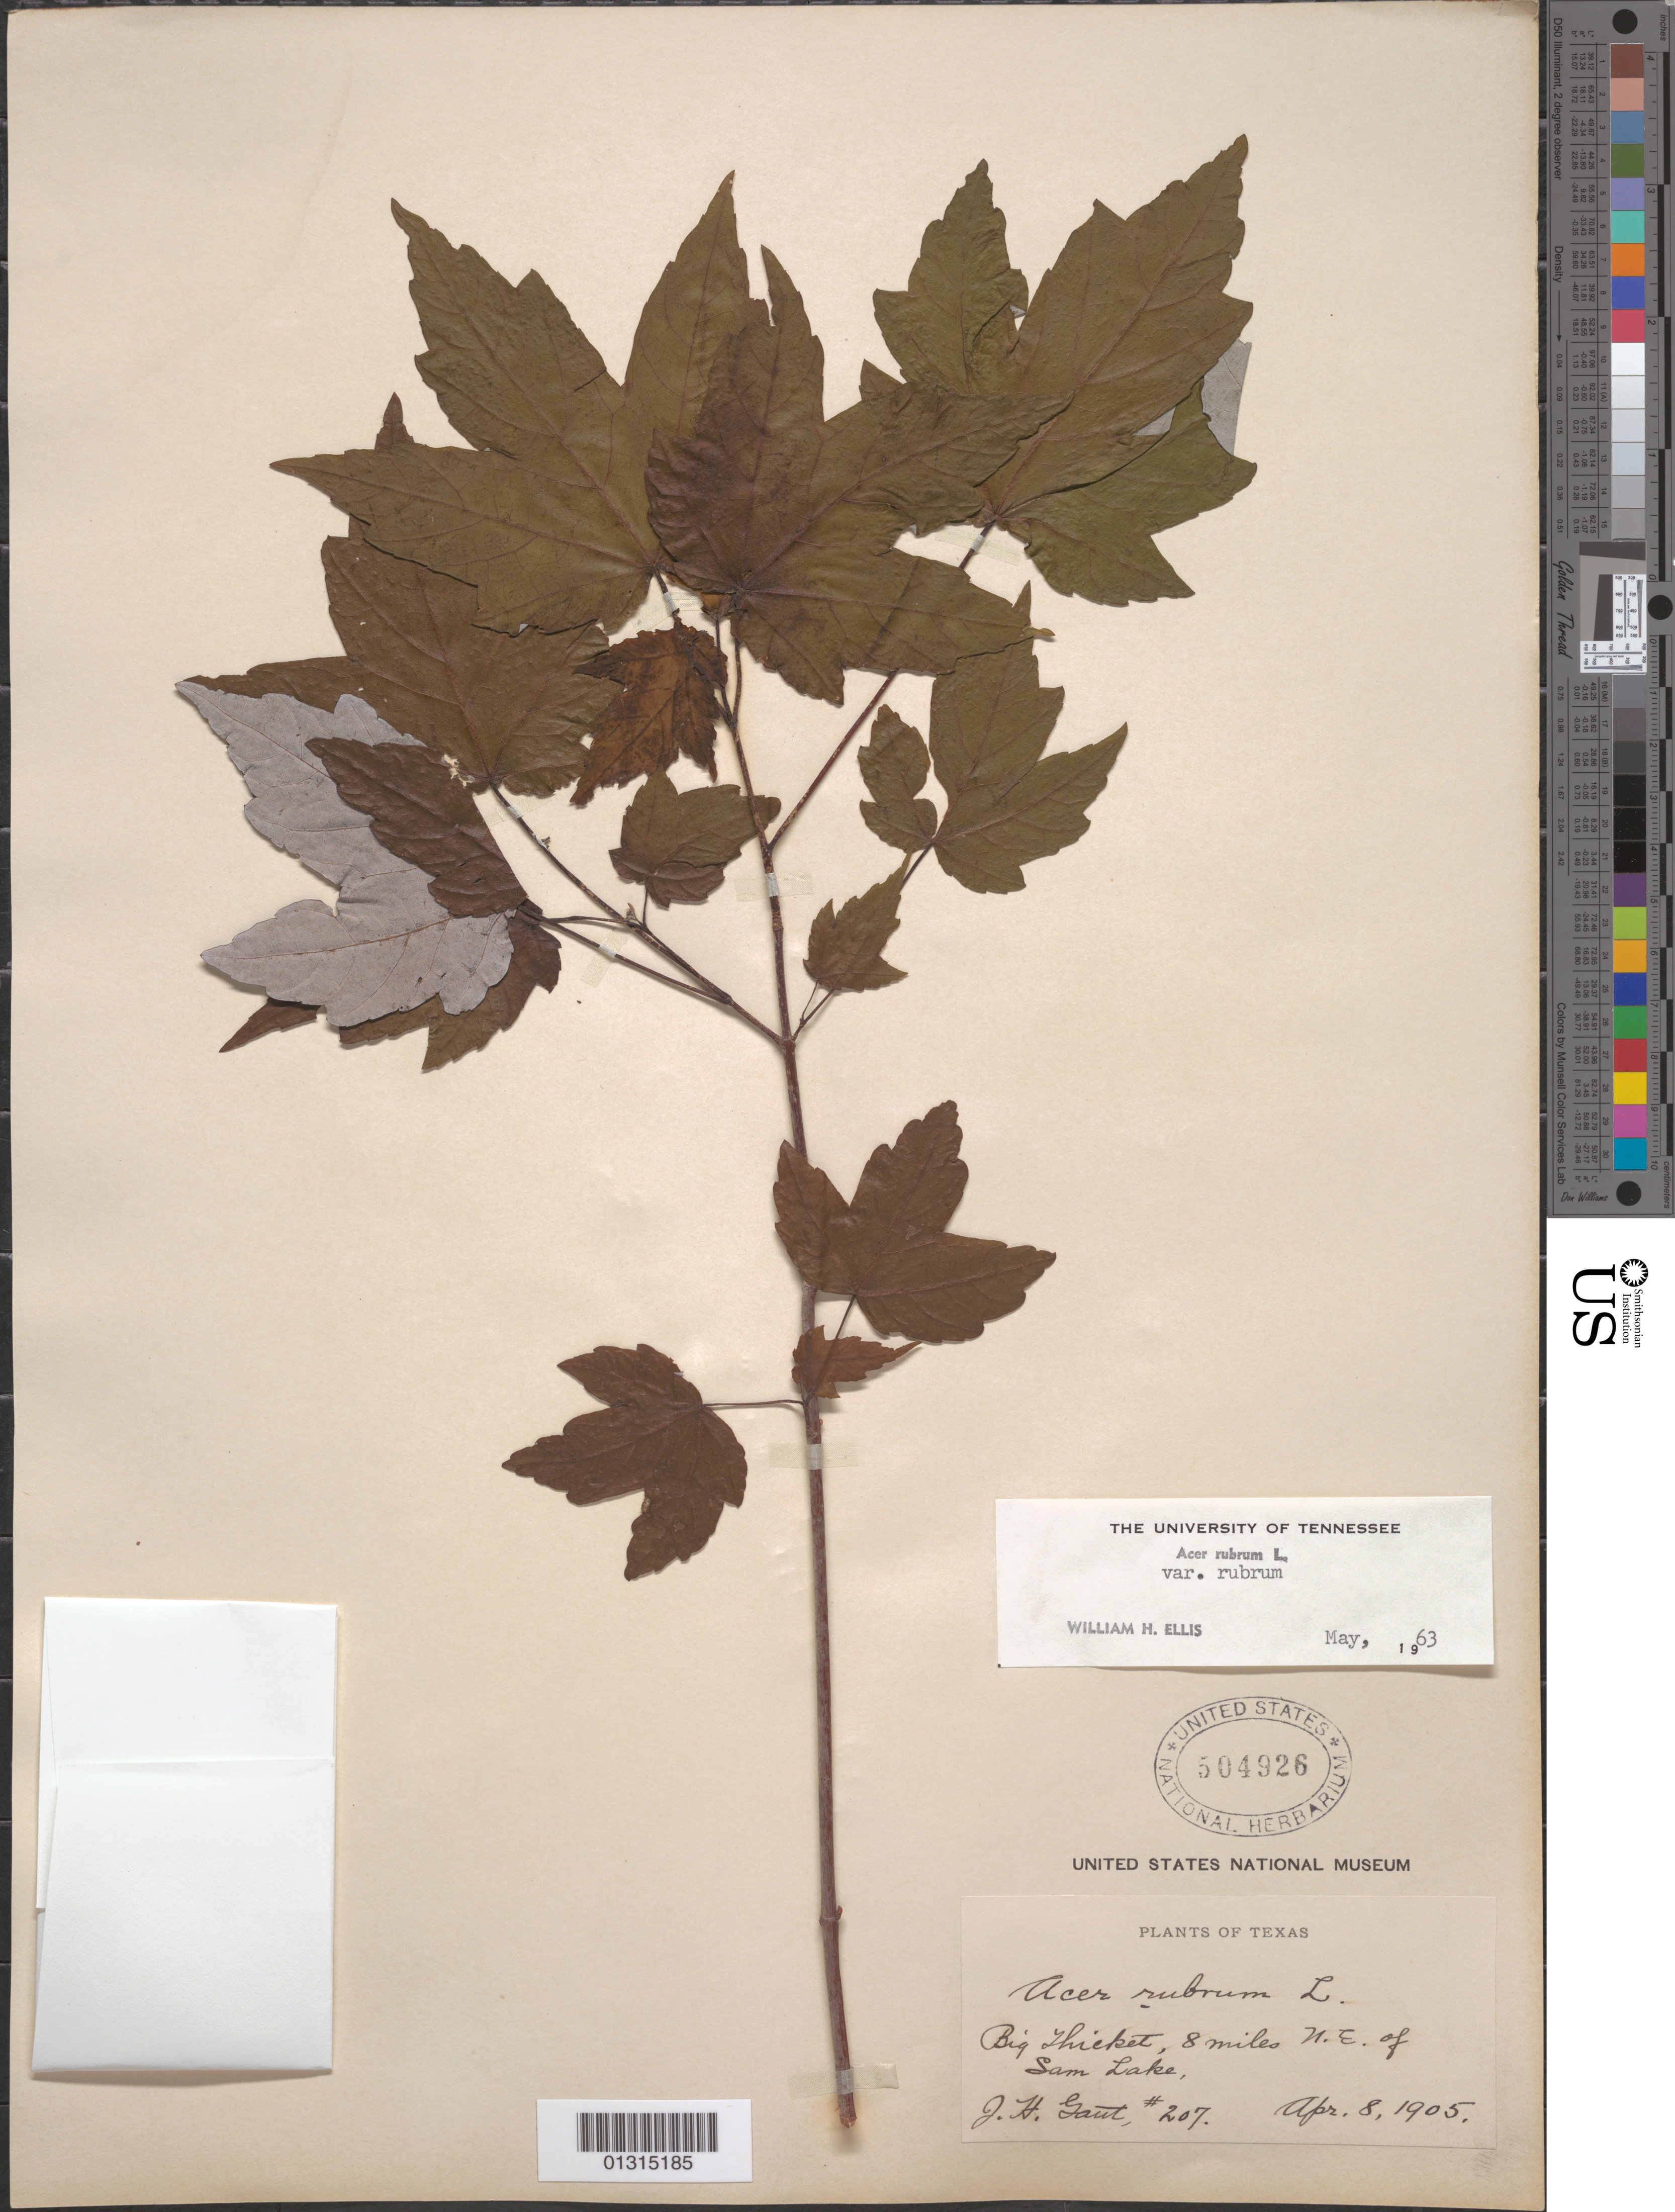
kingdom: Plantae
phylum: Tracheophyta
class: Magnoliopsida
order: Sapindales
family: Sapindaceae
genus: Acer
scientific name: Acer rubrum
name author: L.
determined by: Ellis, W. H.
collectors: J. Gaut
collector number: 207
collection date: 1905-04-08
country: United States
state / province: Texas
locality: Sam Lake, 8 miles NE; Big Thicket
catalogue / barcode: US 504926